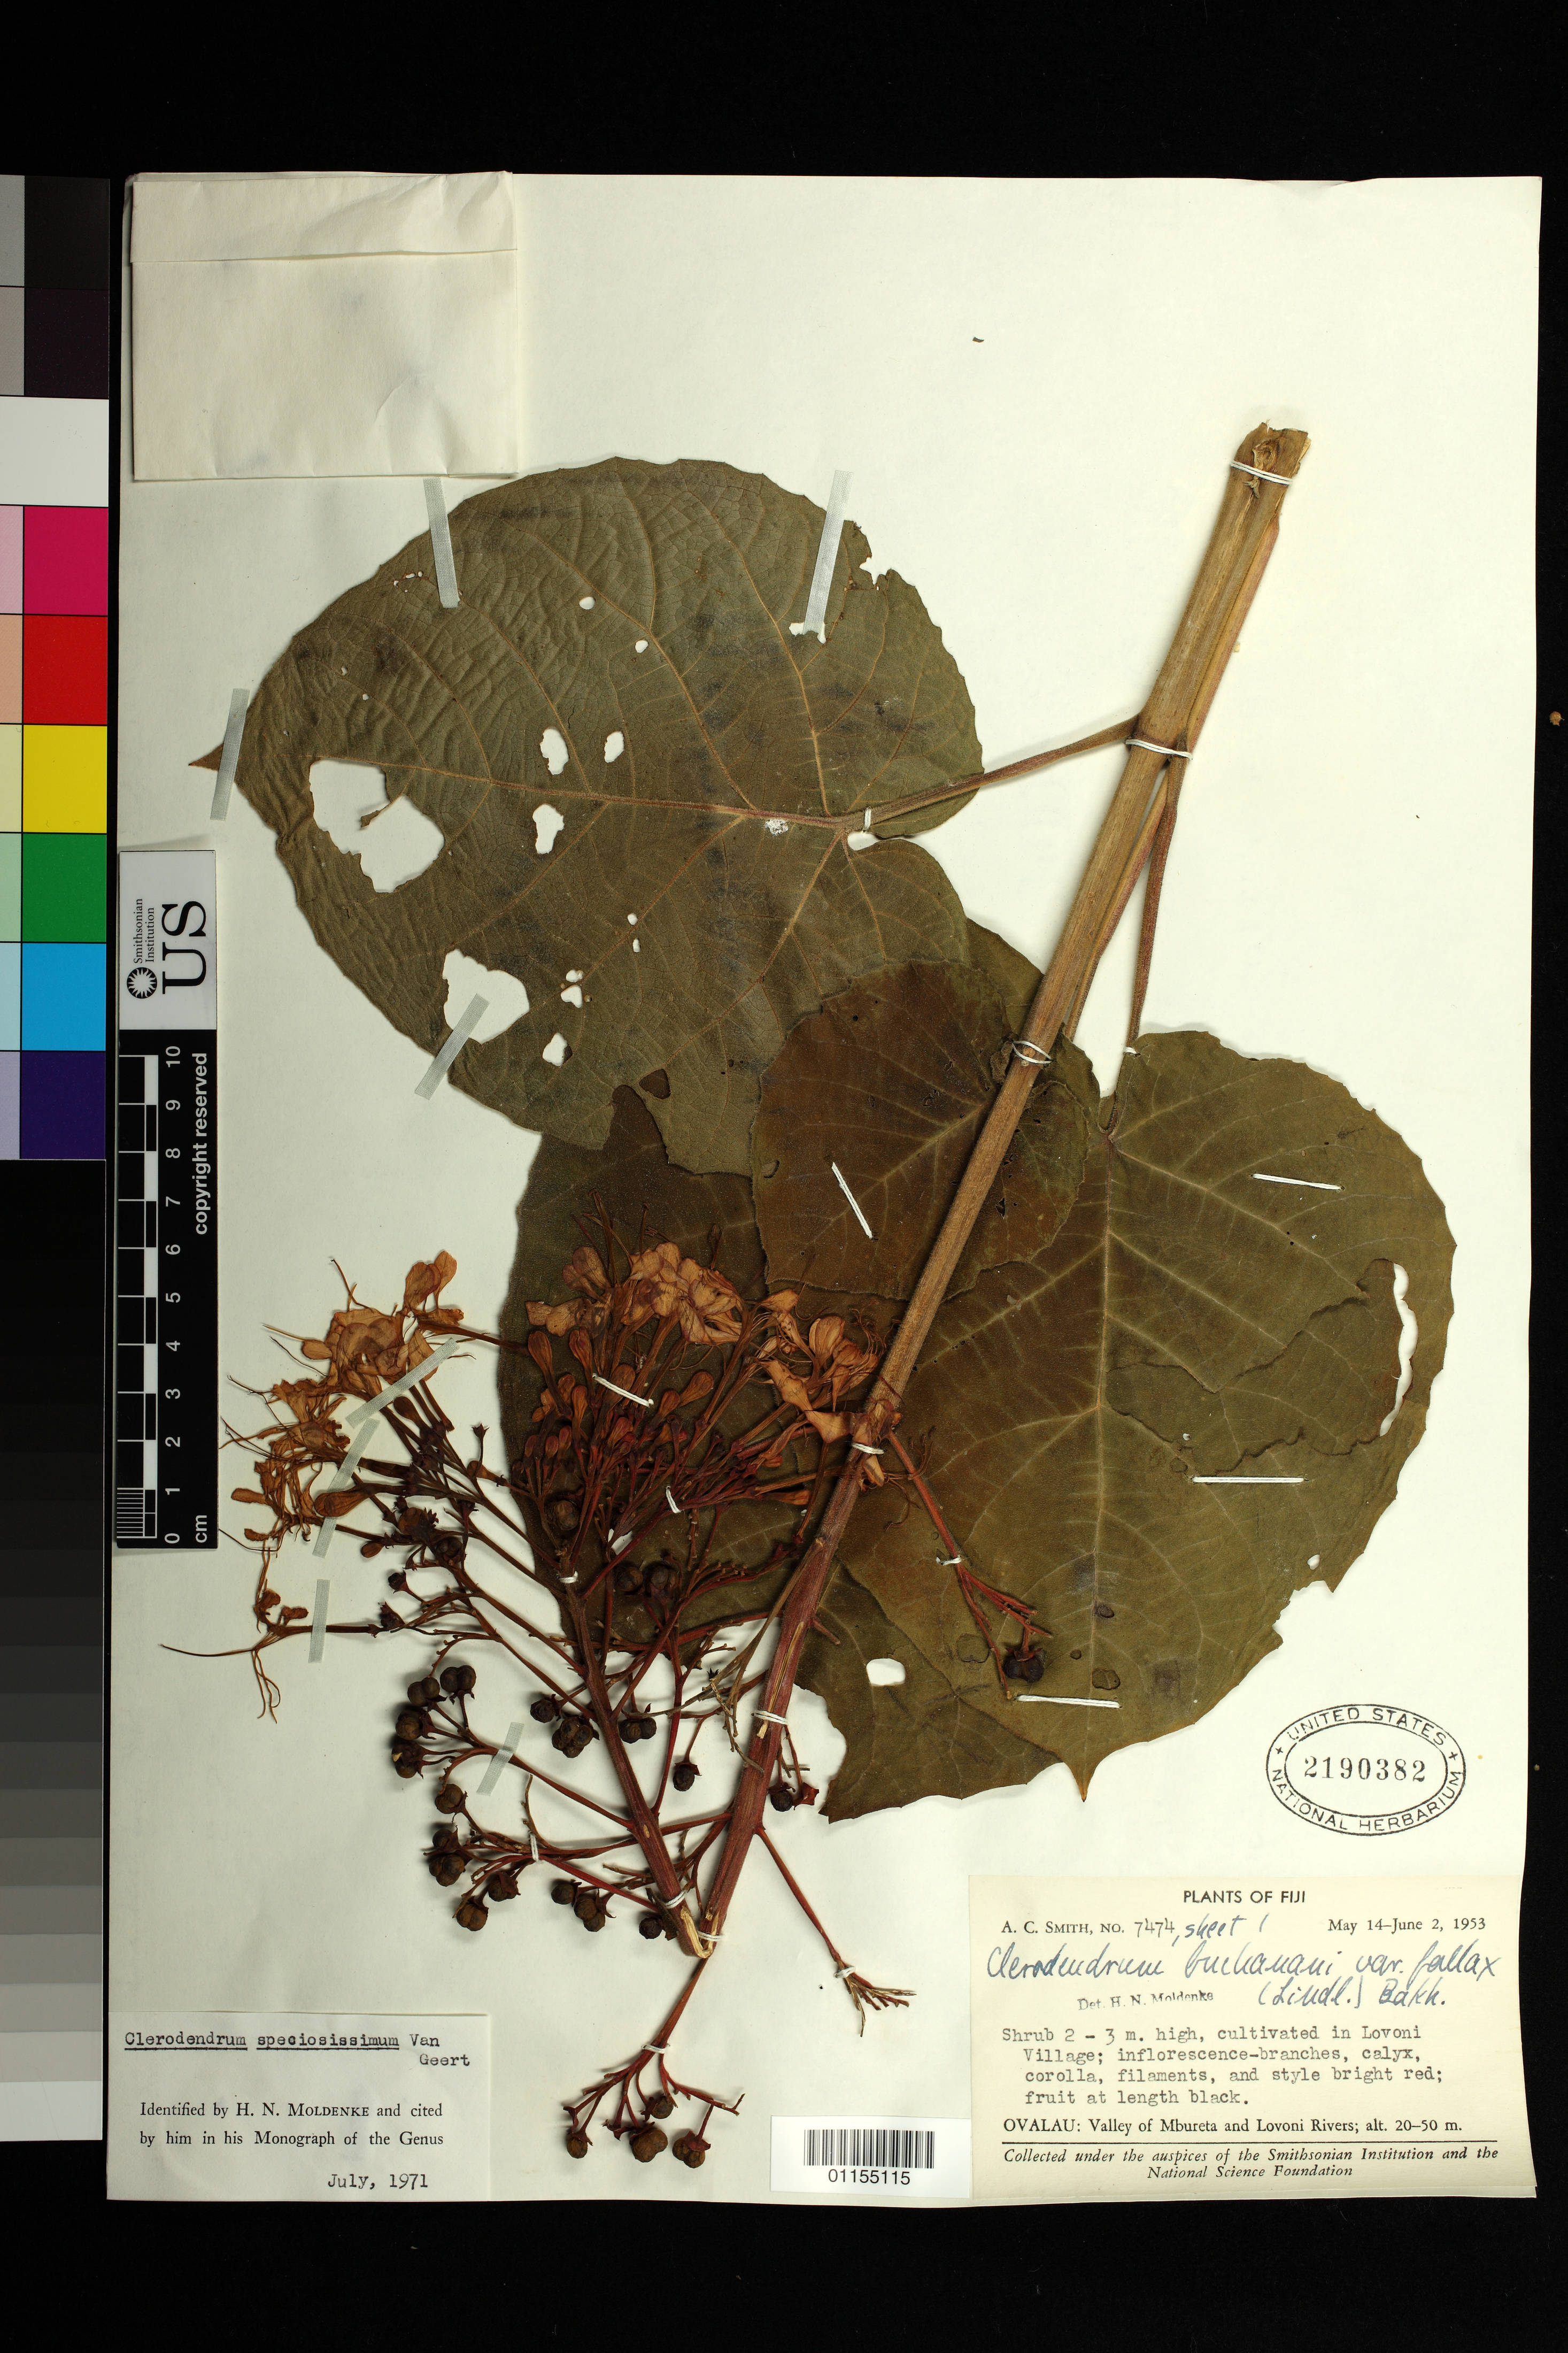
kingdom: Plantae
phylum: Tracheophyta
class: Magnoliopsida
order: Lamiales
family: Lamiaceae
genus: Clerodendrum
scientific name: Clerodendrum speciosissimum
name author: Drapiez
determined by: Wagner, W. L., (BOT), Smithsonian Institution - National Museum of Natural History (UNITED STATES)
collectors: A. C. Smith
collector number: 7474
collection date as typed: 14 May 1953 to 02 Jun 1953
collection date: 1953-05-14/1953-06-02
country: Fiji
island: Ovalau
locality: Ovalau: Valley of Mbureta and Lovoni Rivers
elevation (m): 20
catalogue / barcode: US 2190382